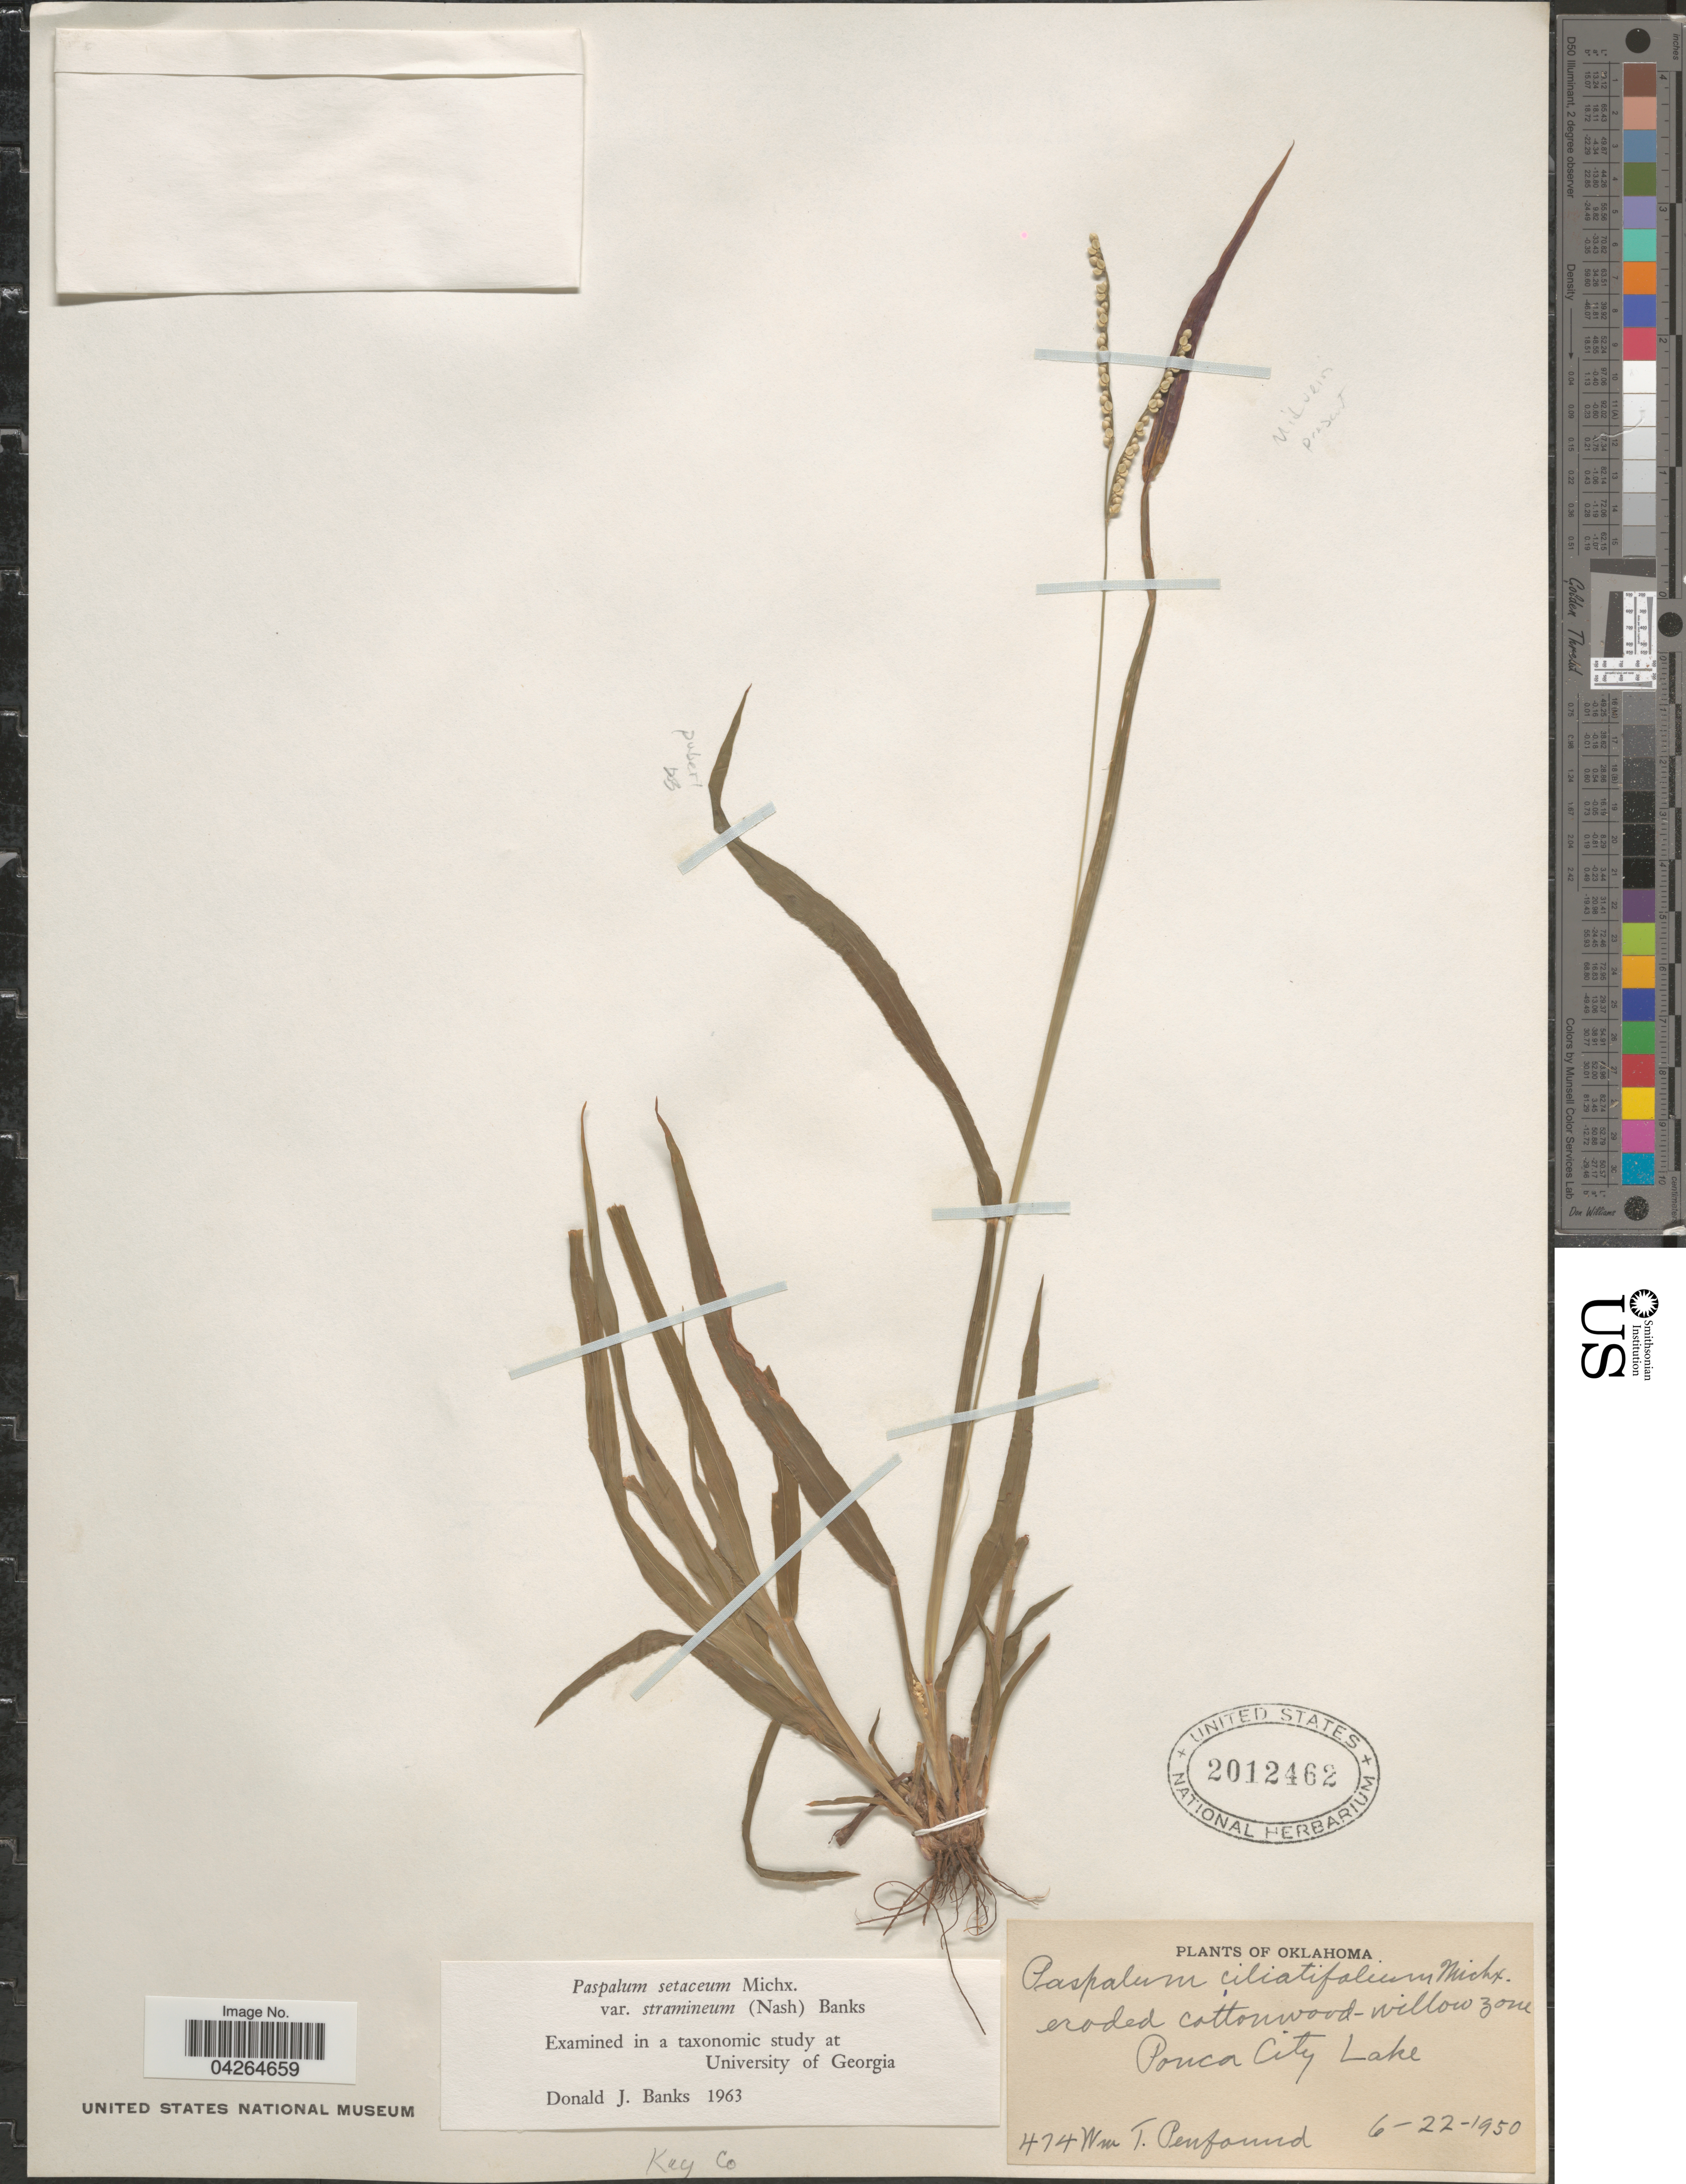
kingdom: Plantae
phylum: Tracheophyta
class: Liliopsida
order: Poales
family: Poaceae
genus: Paspalum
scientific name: Paspalum setaceum var. stramineum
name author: (Nash) D.J. Banks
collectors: W. Penfound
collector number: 474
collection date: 1950-06-22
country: United States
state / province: Oklahoma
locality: Eroded cottonwood-willow zone. Ponca City Lake. Kay Co.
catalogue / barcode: US 2012462